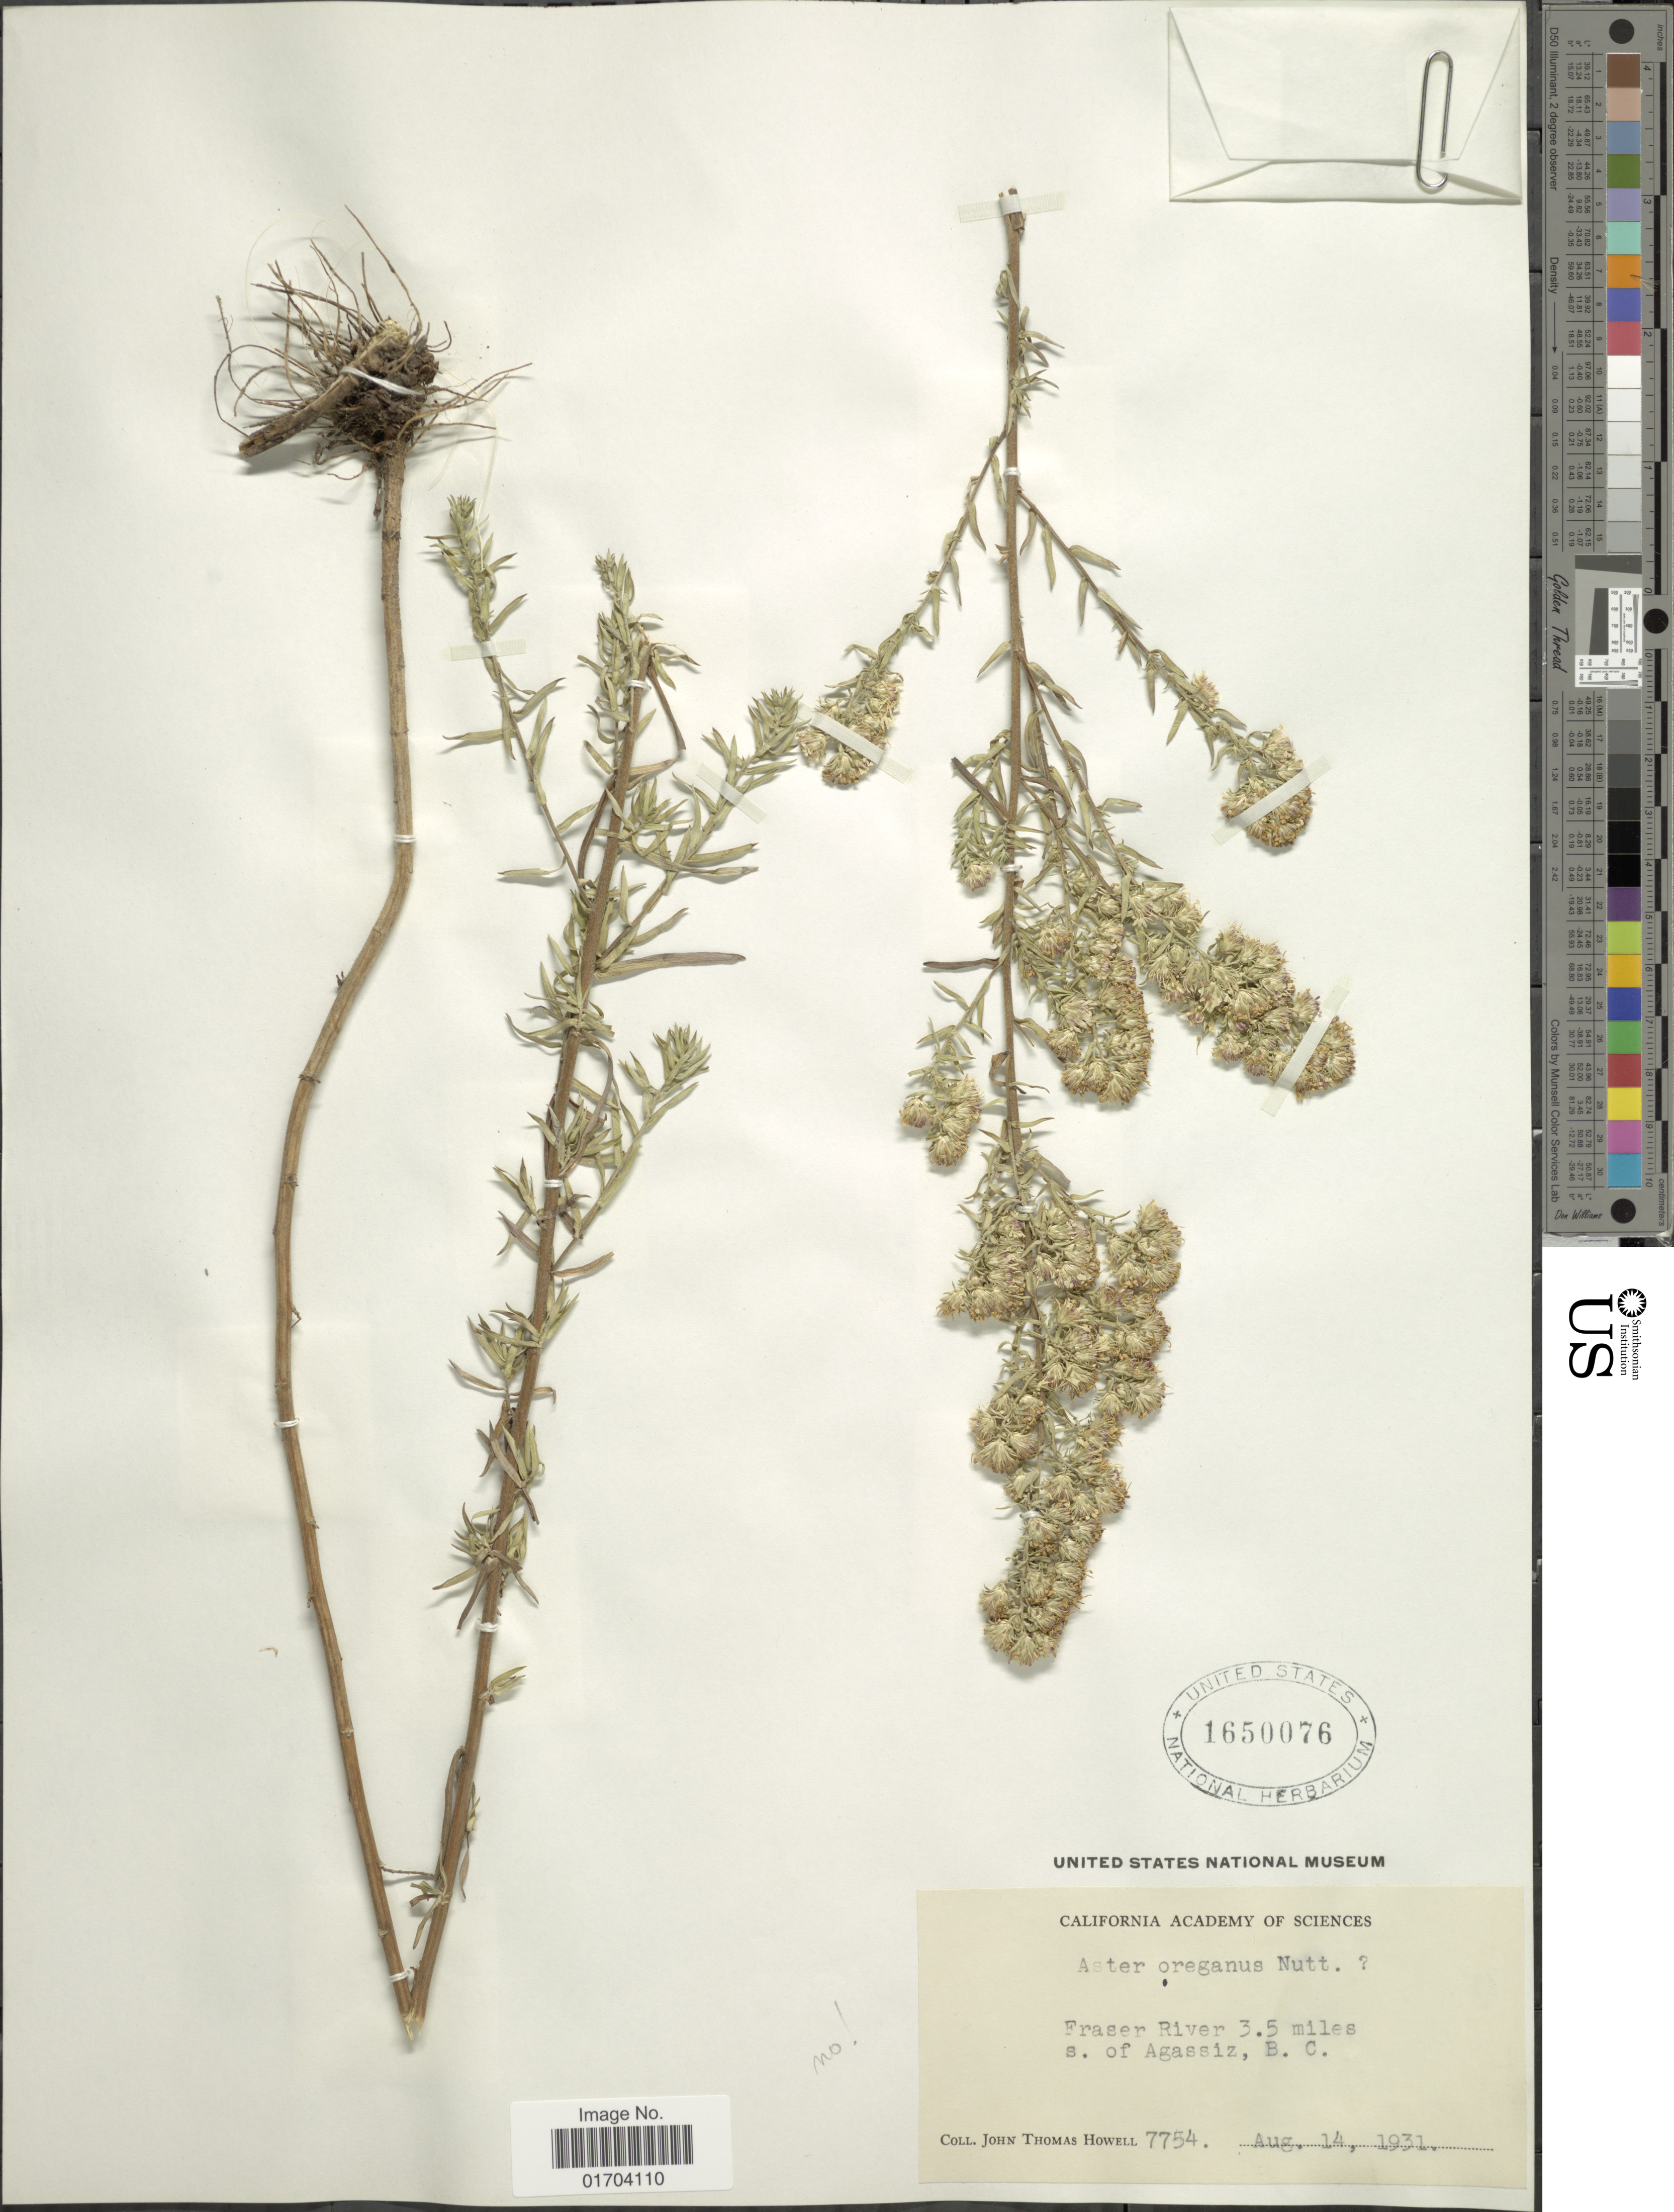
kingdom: Plantae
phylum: Tracheophyta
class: Magnoliopsida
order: Asterales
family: Asteraceae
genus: Symphyotrichum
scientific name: Symphyotrichum sp.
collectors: J. T. Howell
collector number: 7754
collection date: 1931-08-14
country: Canada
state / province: British Columbia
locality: Fraser River, 3.5 miles S. of Agassiz.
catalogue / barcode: US 1650076